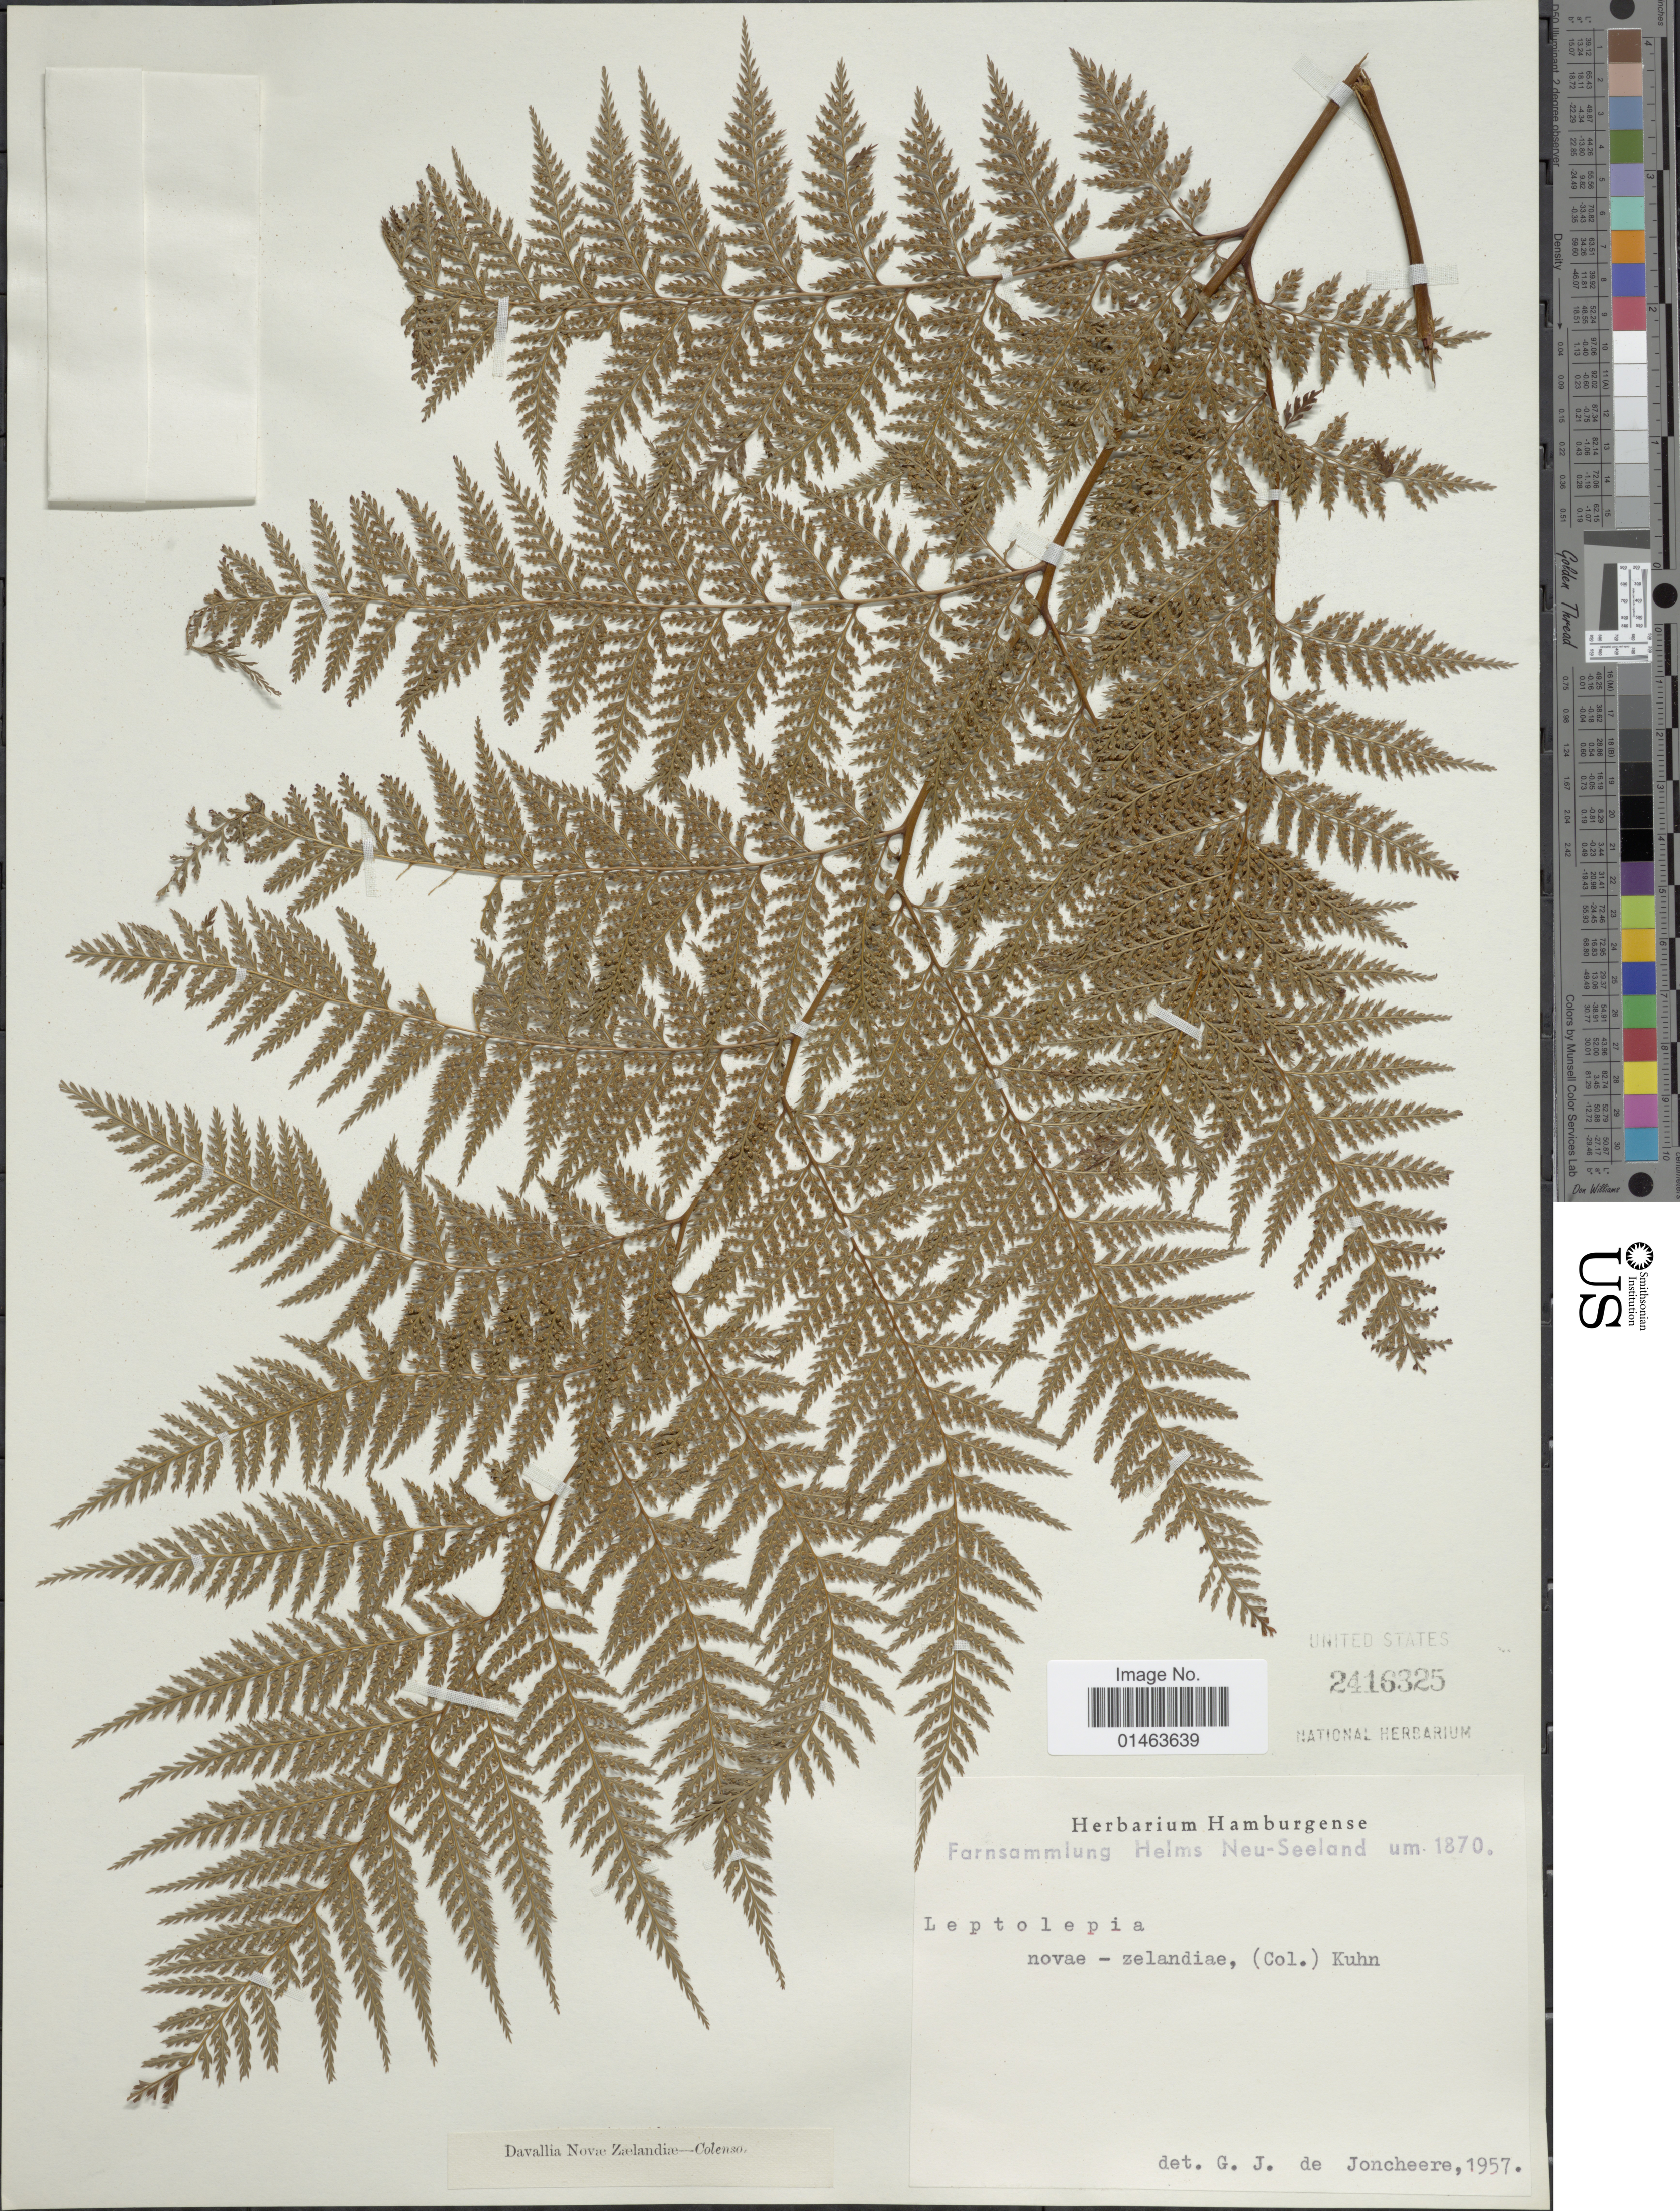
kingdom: Plantae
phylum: Tracheophyta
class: Polypodiopsida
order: Polypodiales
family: Dennstaedtiaceae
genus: Leptolepia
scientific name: Leptolepia novae-zelandiae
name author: (Colenso) Mett. ex Diels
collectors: -. Kuhn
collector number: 1870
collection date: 1957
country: New Zealand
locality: Novae-Zealandiae.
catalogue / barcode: US 2416325